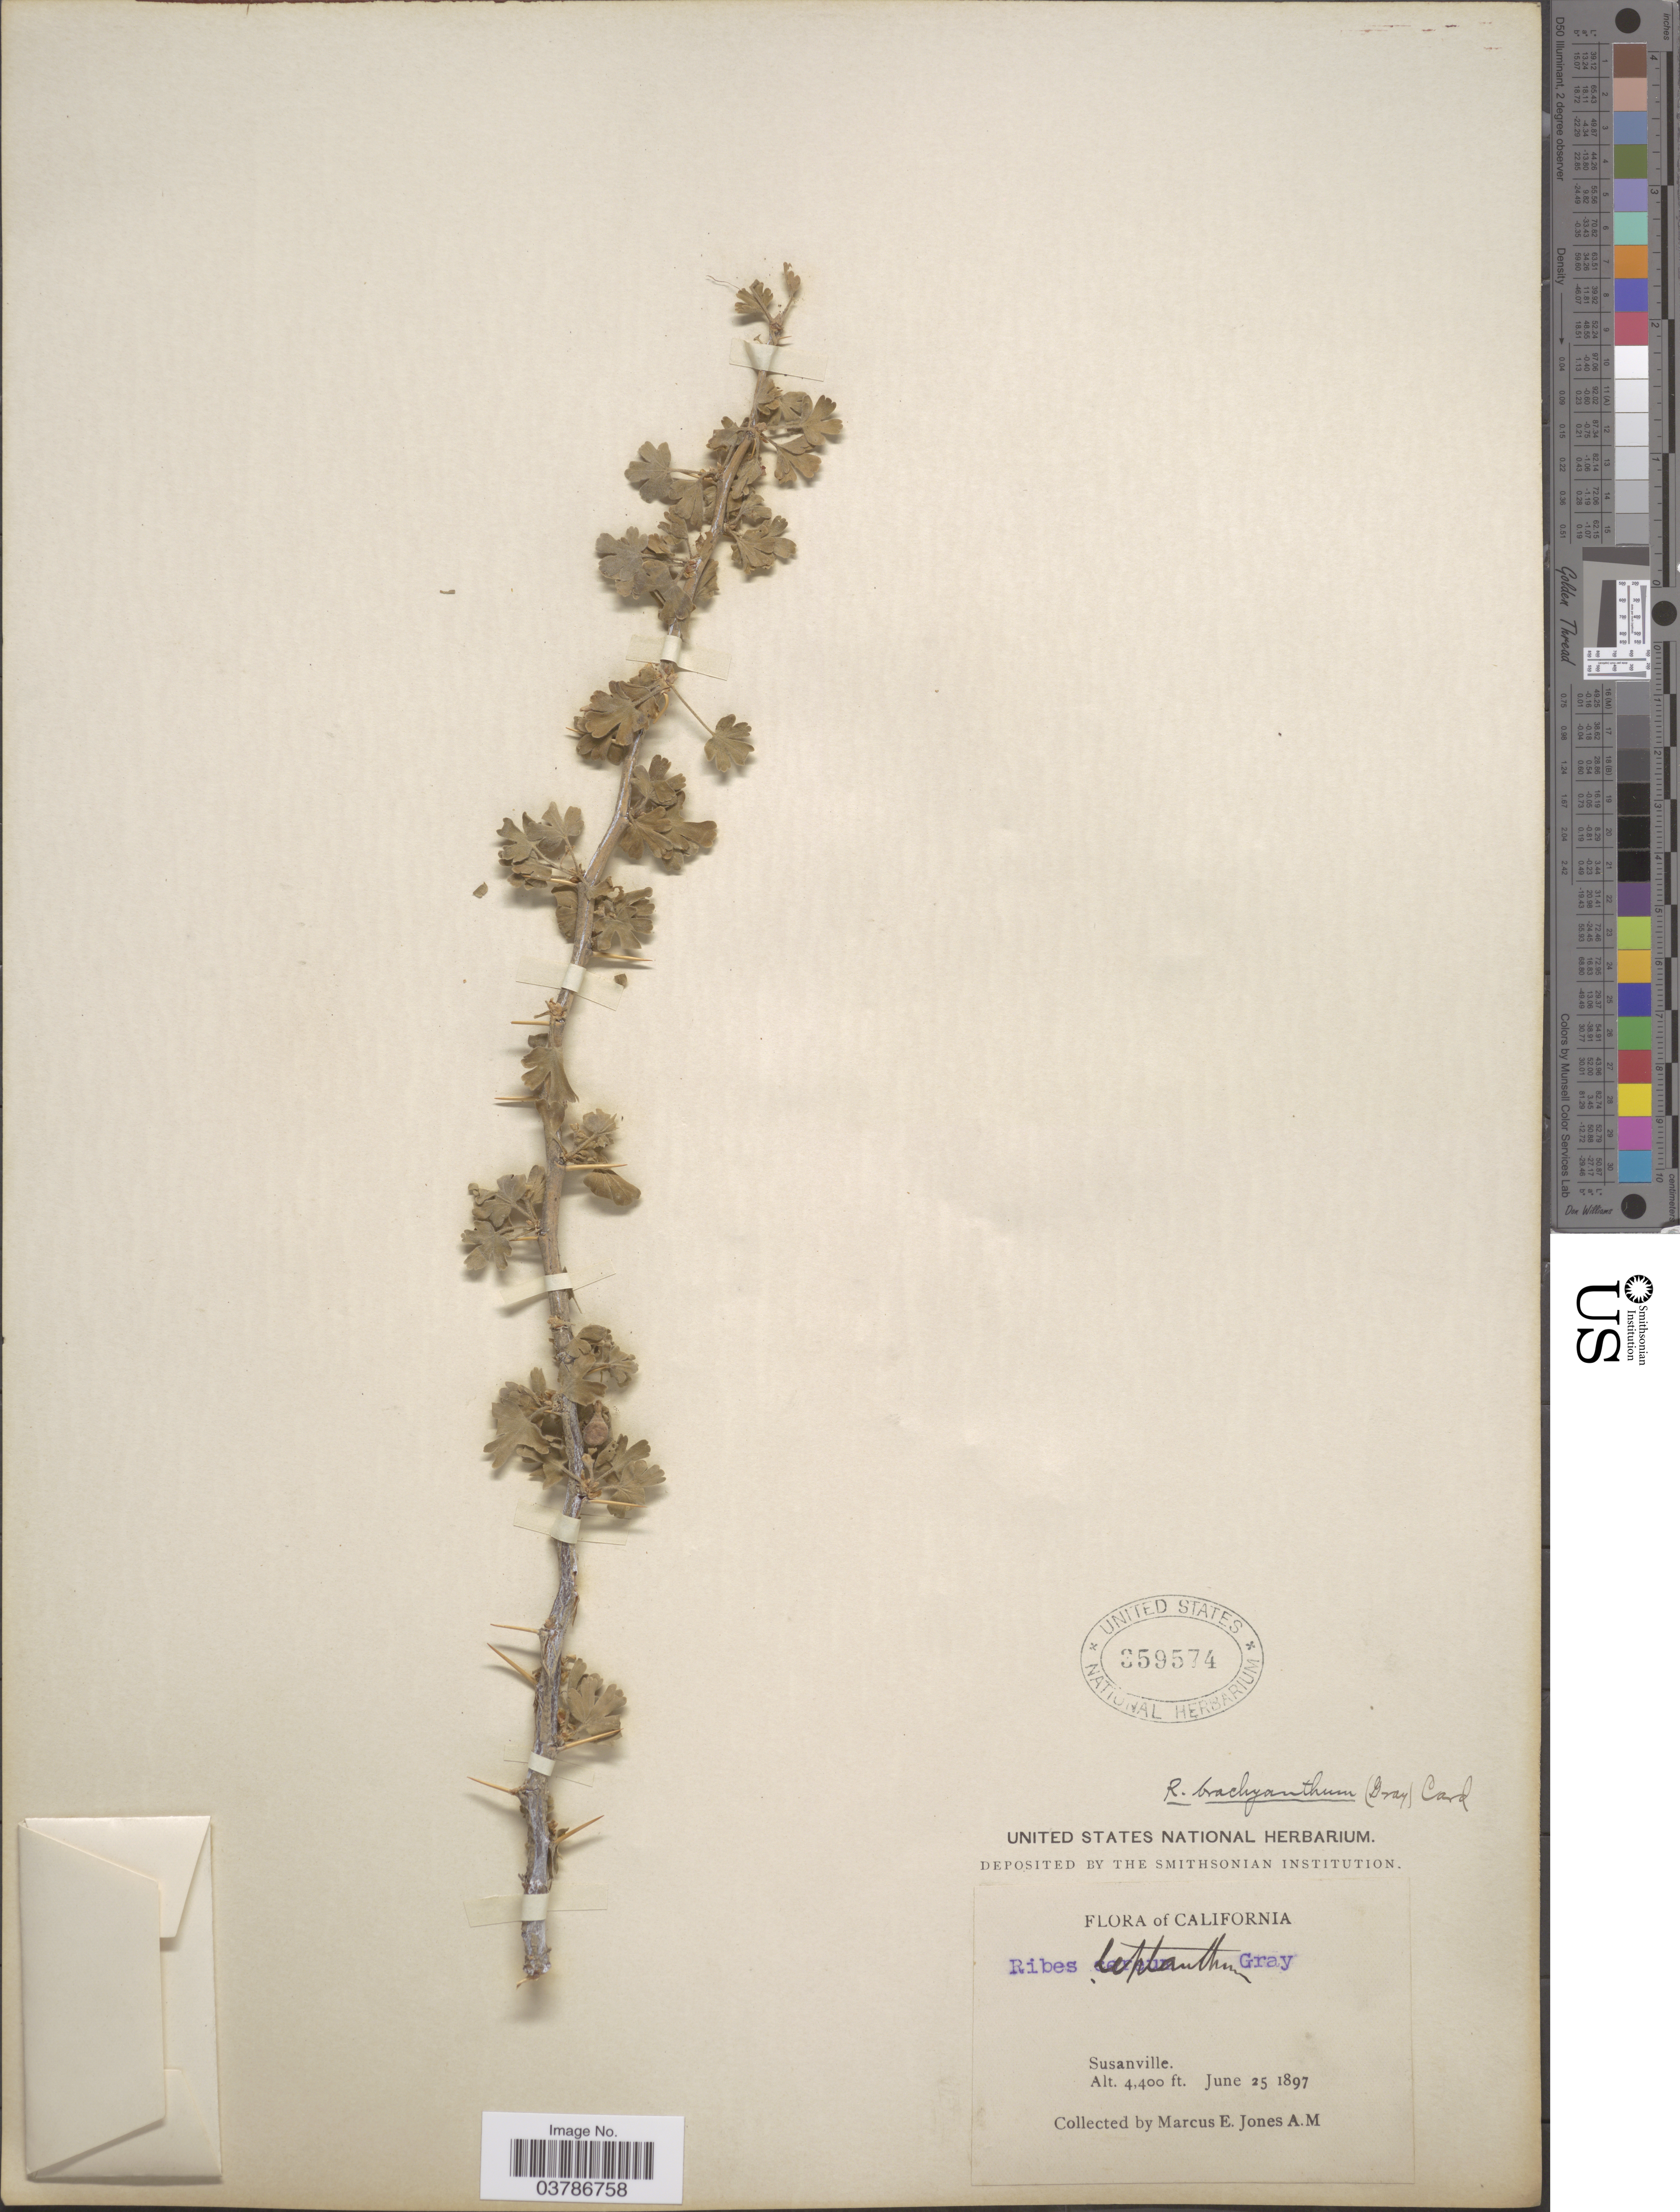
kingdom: Plantae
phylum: Tracheophyta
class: Magnoliopsida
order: Saxifragales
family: Grossulariaceae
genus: Ribes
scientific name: Ribes velutinum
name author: Greene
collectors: M. E. Jones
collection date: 1897-06-25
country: United States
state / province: California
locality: Susanville.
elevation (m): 1341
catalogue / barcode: US 359574